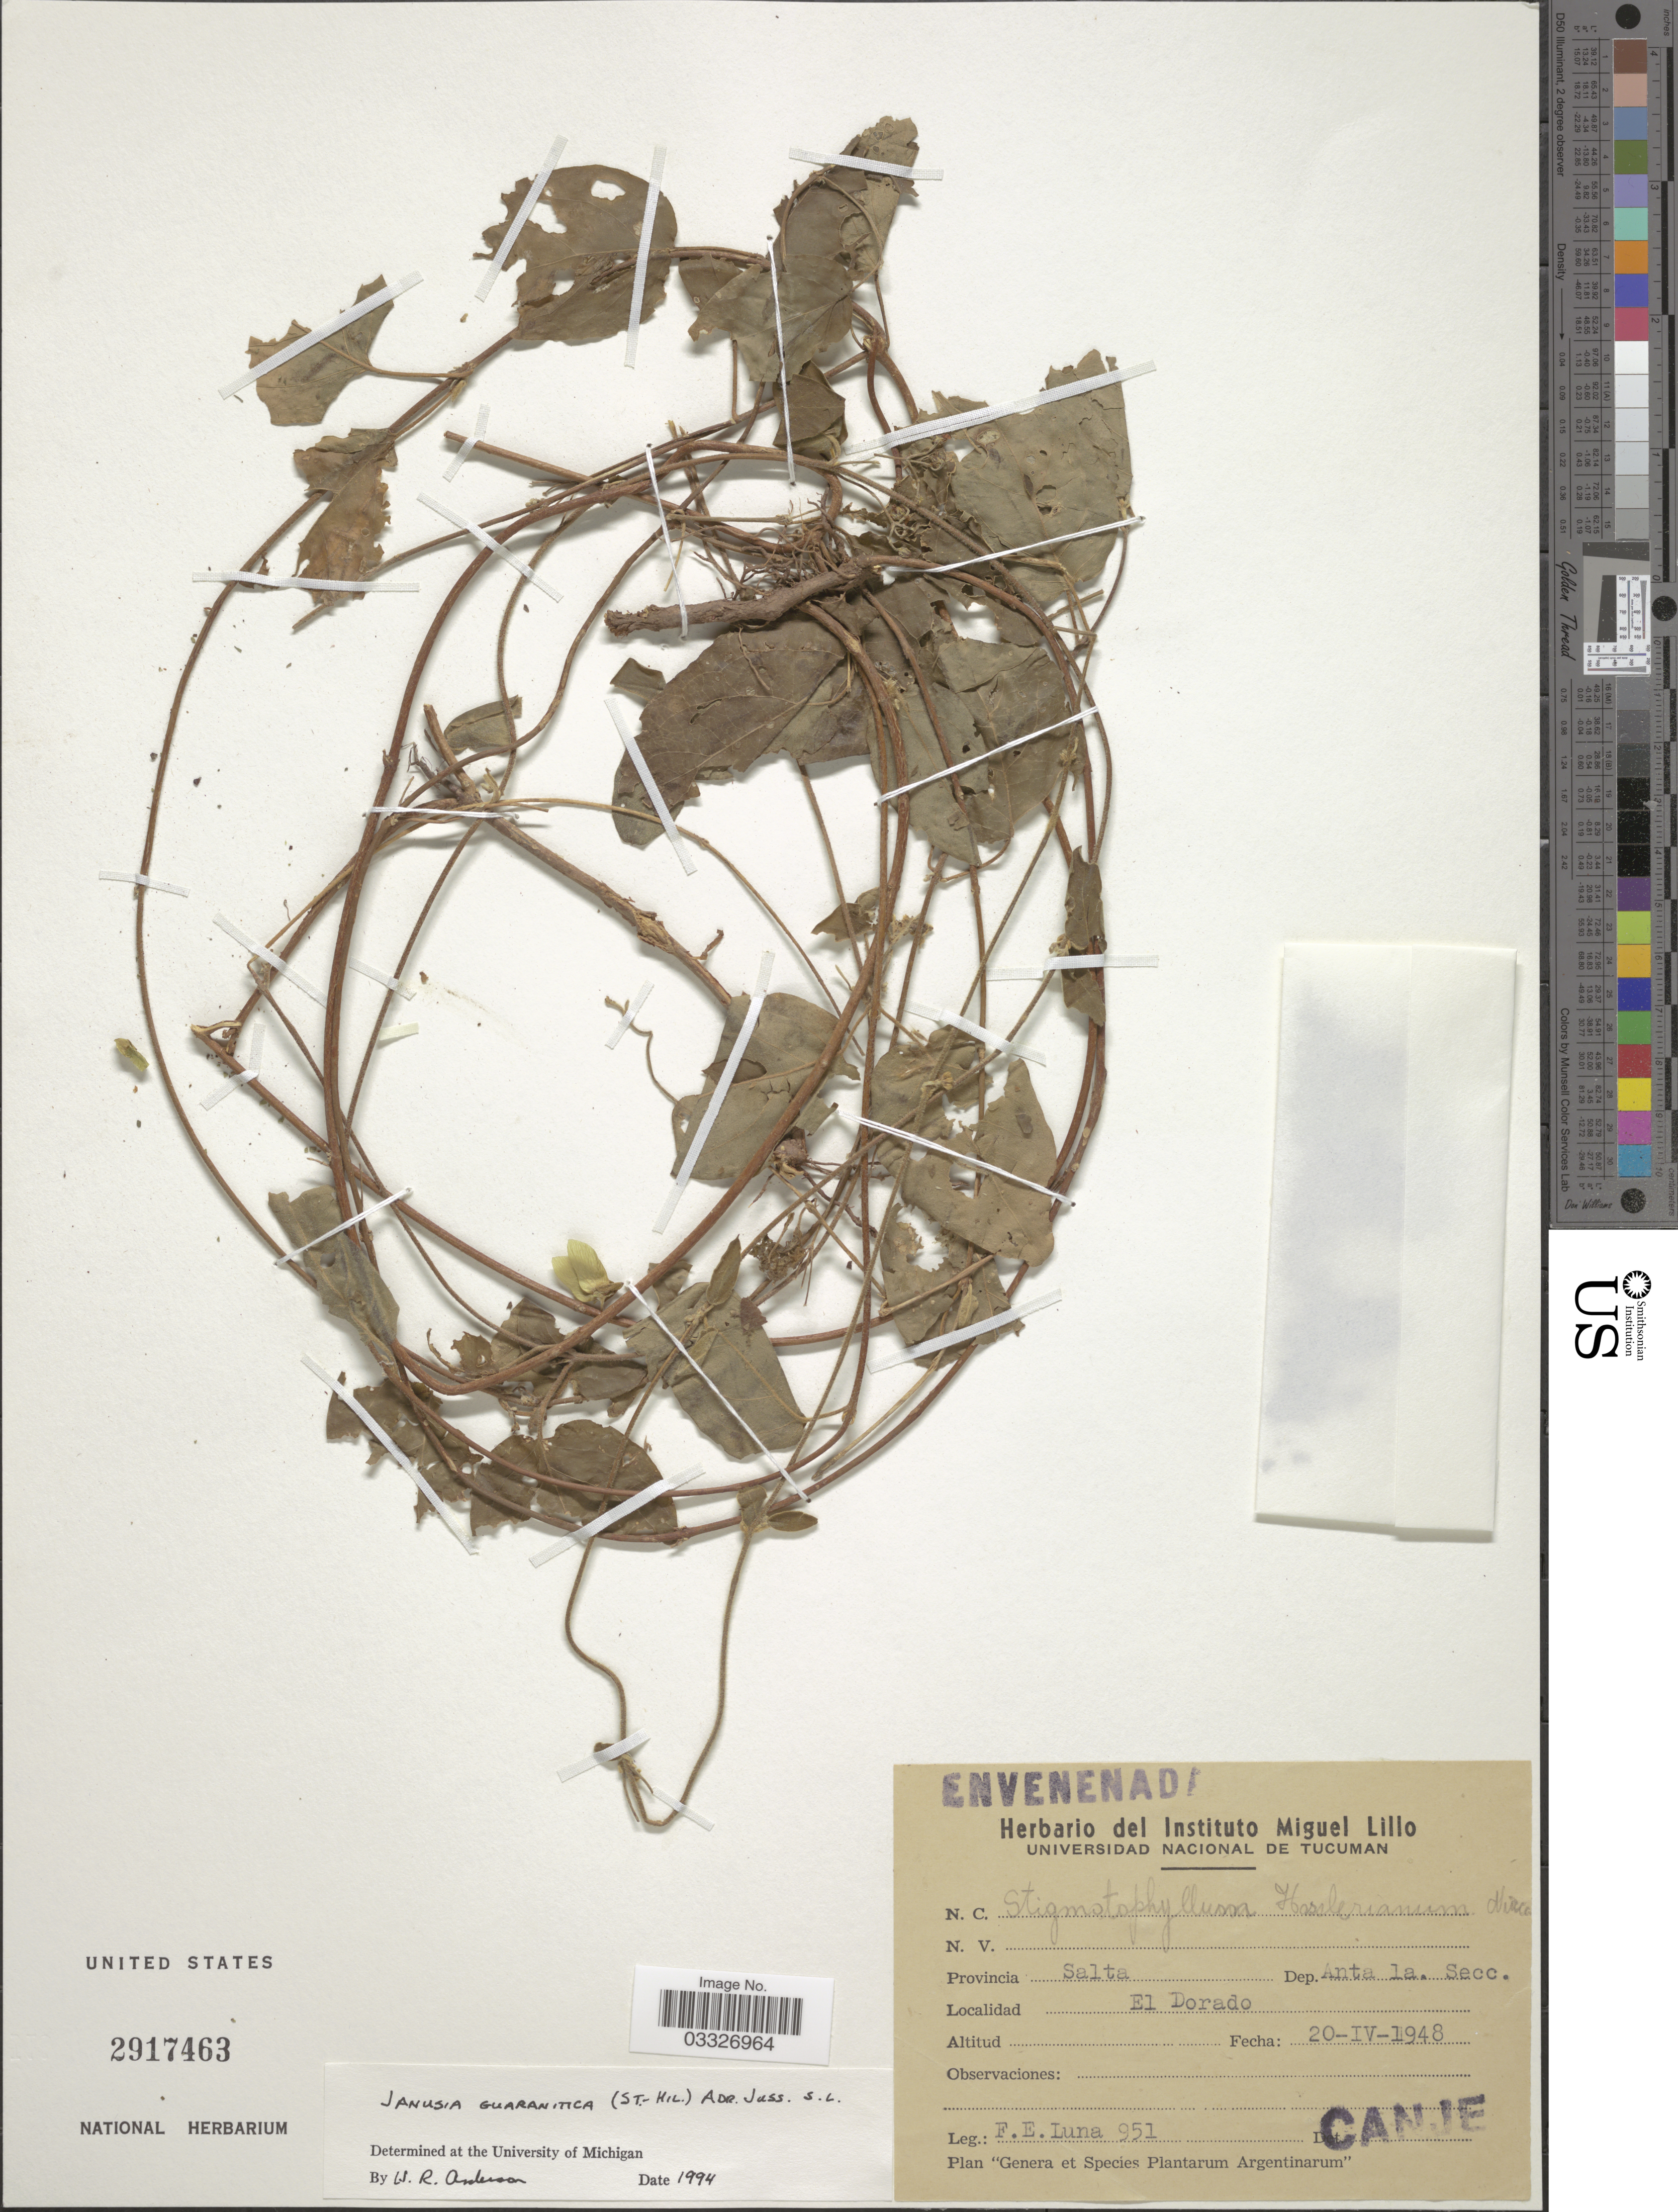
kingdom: Plantae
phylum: Tracheophyta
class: Magnoliopsida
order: Malpighiales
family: Malpighiaceae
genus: Janusia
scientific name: Janusia guaranitica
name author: (A. St.-Hil.) A. Juss.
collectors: F. E. Luna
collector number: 951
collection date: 1948-04-20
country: Argentina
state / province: Salta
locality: Dep. Anta la. Secc. El Dorado.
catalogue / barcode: US 2917463